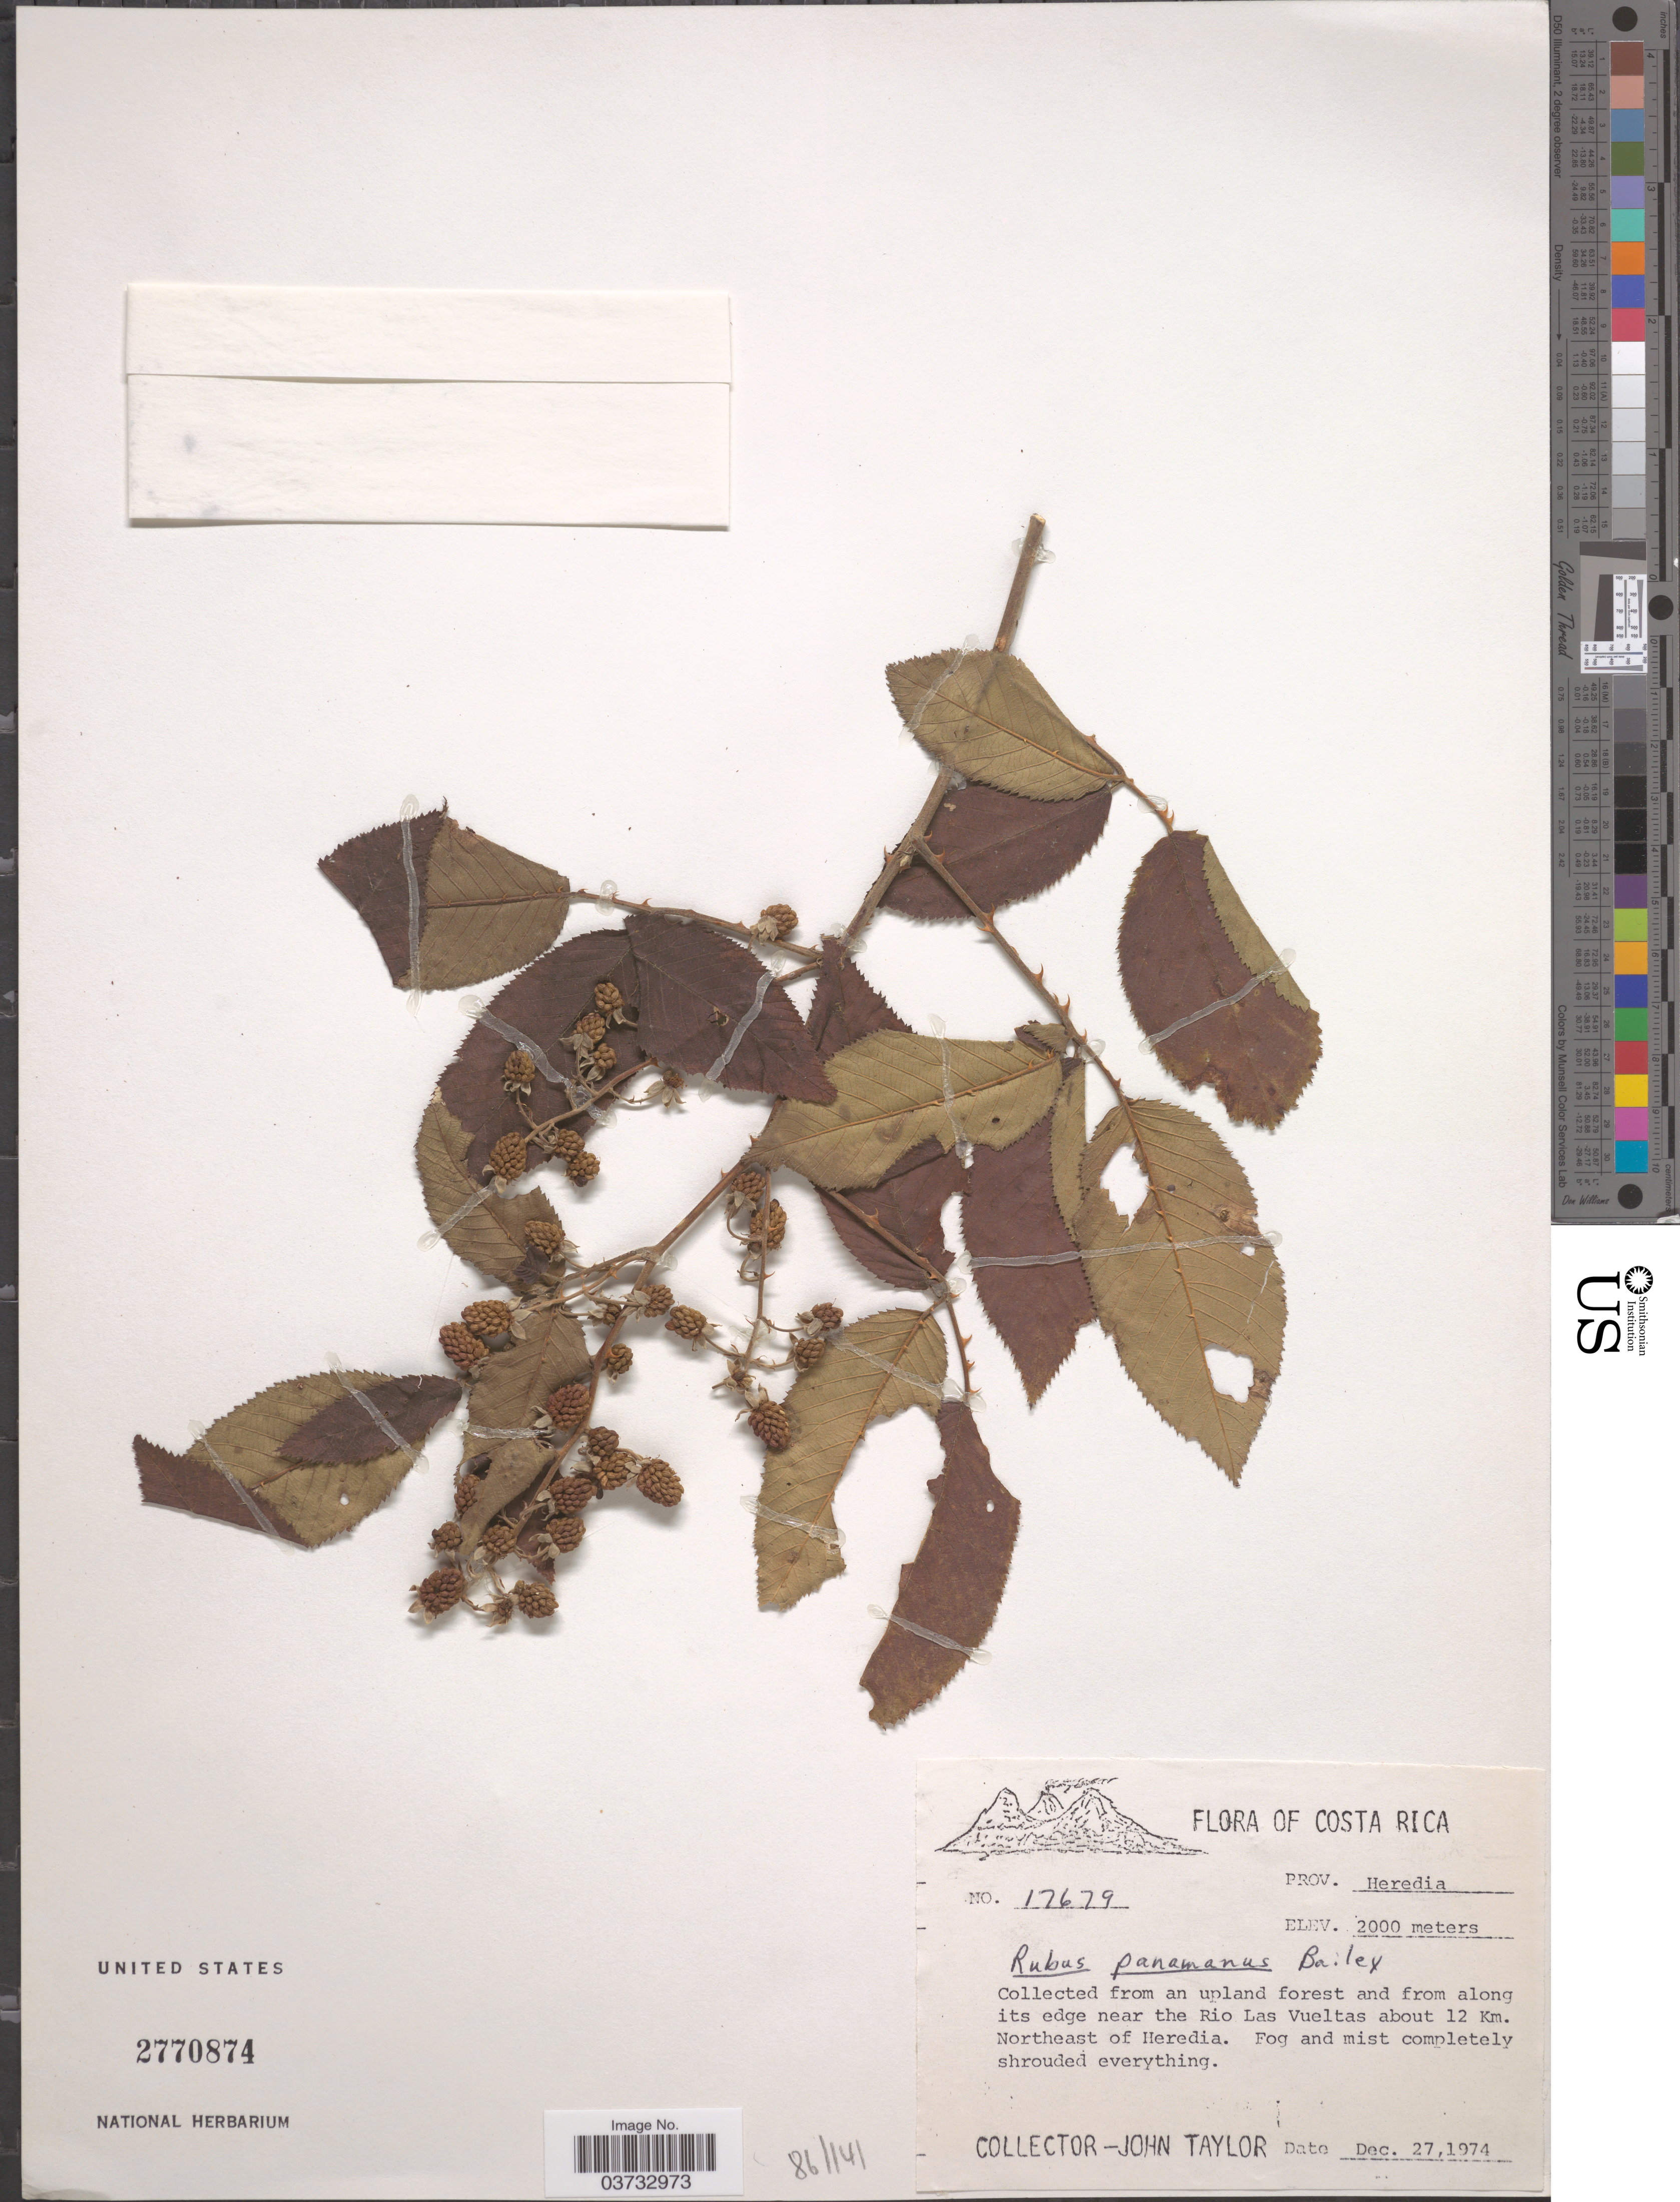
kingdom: Plantae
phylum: Tracheophyta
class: Magnoliopsida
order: Rosales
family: Rosaceae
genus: Rubus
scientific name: Rubus panamanus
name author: L.H. Bailey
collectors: J. Taylor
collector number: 17679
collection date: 1974-12-27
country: Costa Rica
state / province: Heredia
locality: Upland forest and from along its edge near the Rio Las Vueltas about 12 Km. Northeast of Heredia.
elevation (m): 2000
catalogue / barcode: US 2770874